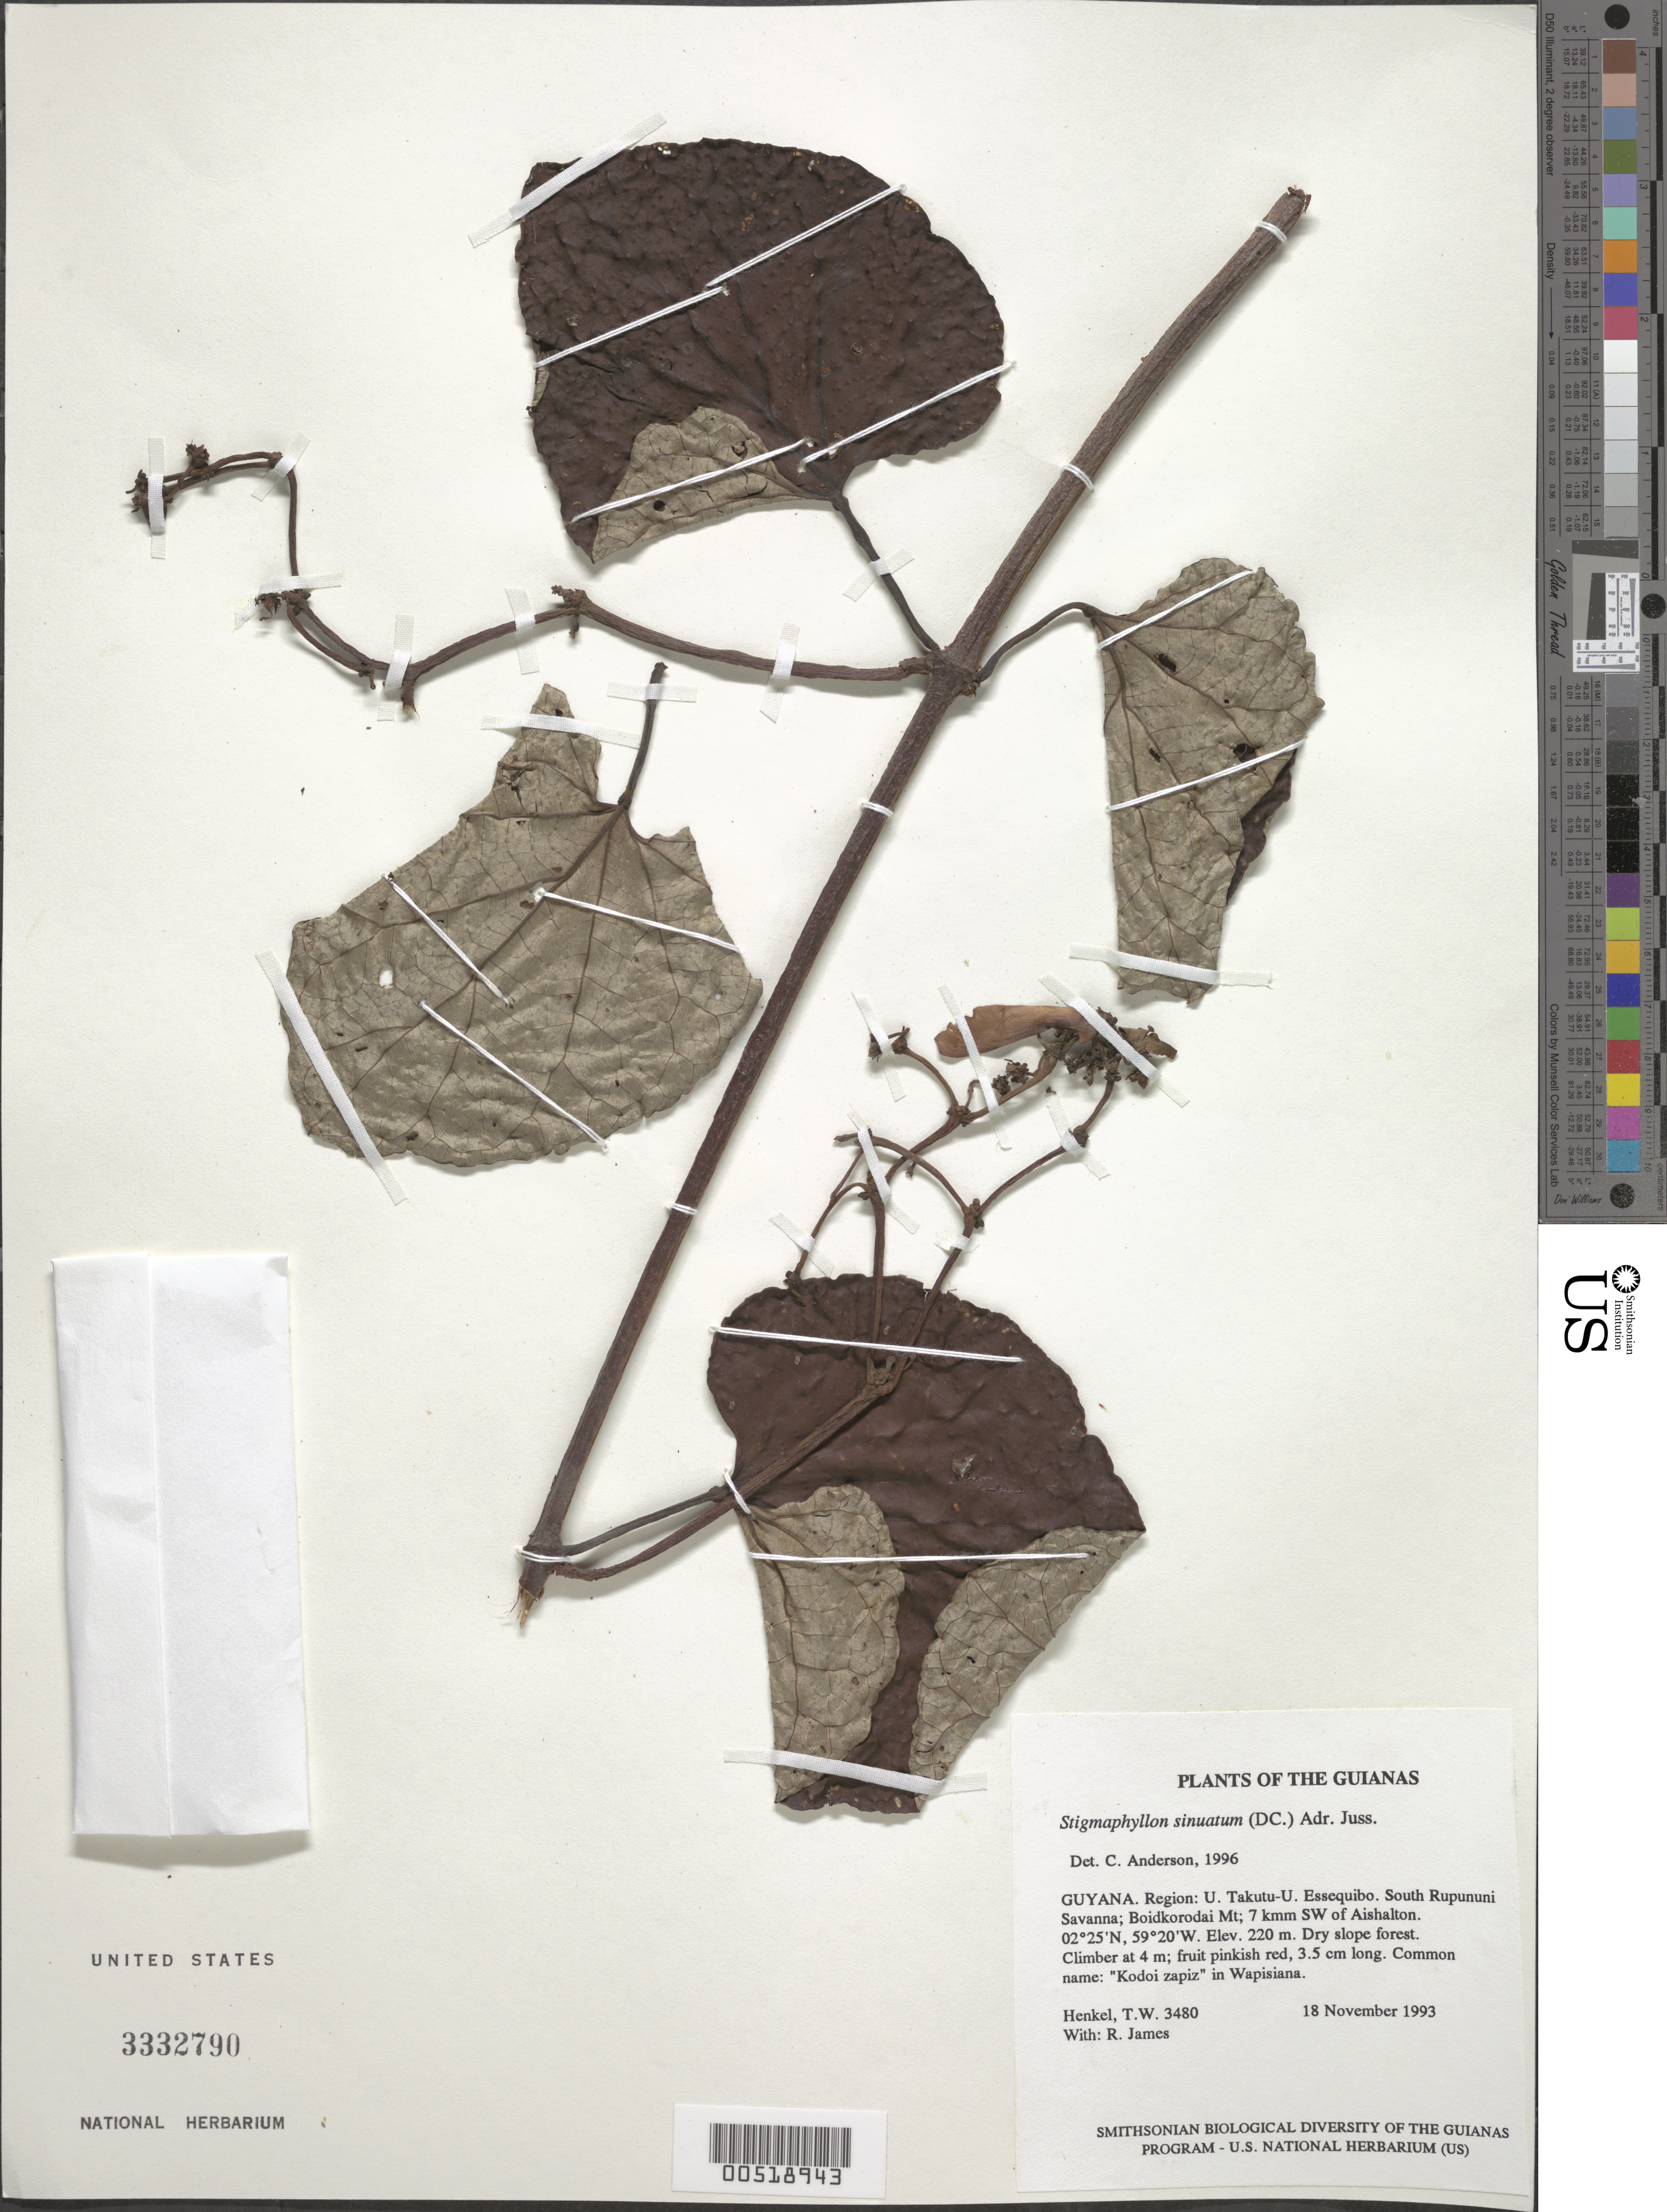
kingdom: Plantae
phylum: Tracheophyta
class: Magnoliopsida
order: Malpighiales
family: Malpighiaceae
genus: Stigmaphyllon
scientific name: Stigmaphyllon sinuatum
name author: (DC.) A. Juss.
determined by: Anderson, C.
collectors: T. Henkel & R. James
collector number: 3480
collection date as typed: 18 November 1993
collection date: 1993-11-18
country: Guyana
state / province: U. Takutu-U. Essequibo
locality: South Rupununi Savanna; Boidkorodai Mt; 7 km SW of Aishalton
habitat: Dry slope forest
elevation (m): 220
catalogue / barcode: US 3332790